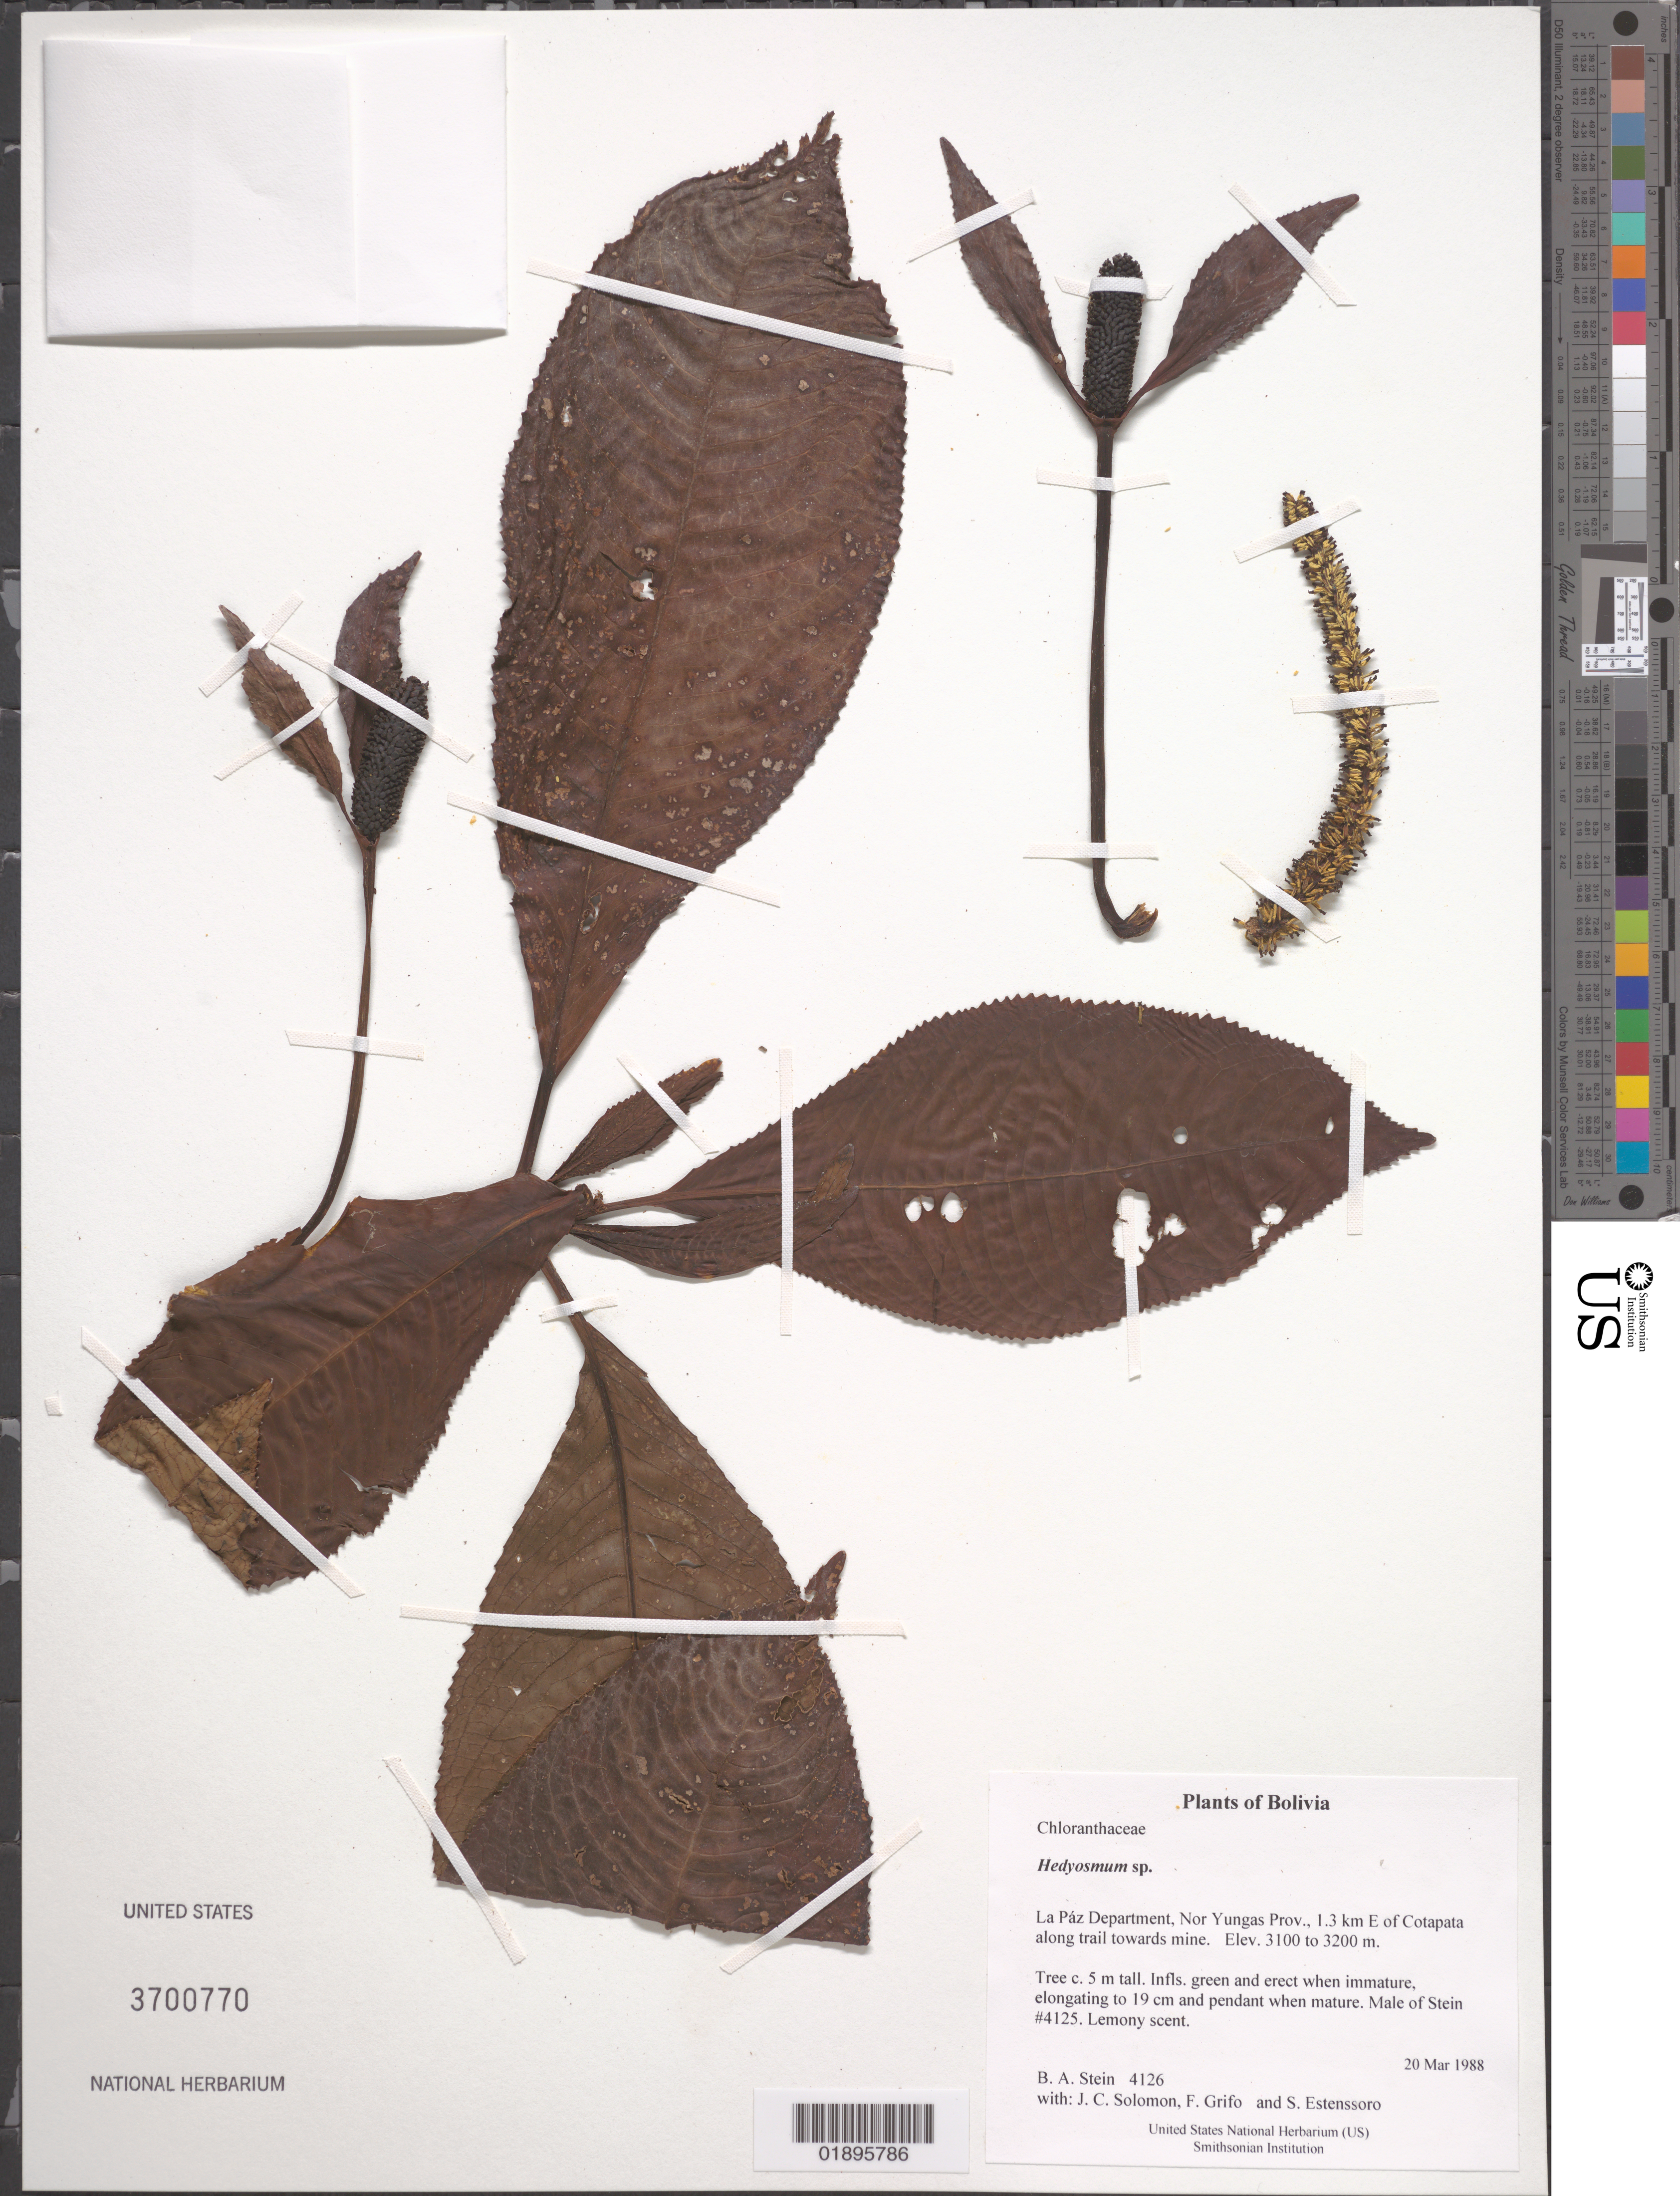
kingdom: Plantae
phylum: Tracheophyta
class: Magnoliopsida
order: Chloranthales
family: Chloranthaceae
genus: Hedyosmum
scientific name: Hedyosmum sp.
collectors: B. A. Stein, J. C. Solomon, F. Grifo & S. Estenssoro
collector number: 4126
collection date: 1988-03-20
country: Bolivia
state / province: La Paz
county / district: Nor Yungas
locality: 1.3 km E of Cotapata along trail towards mine.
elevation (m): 3100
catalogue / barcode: US 3700770